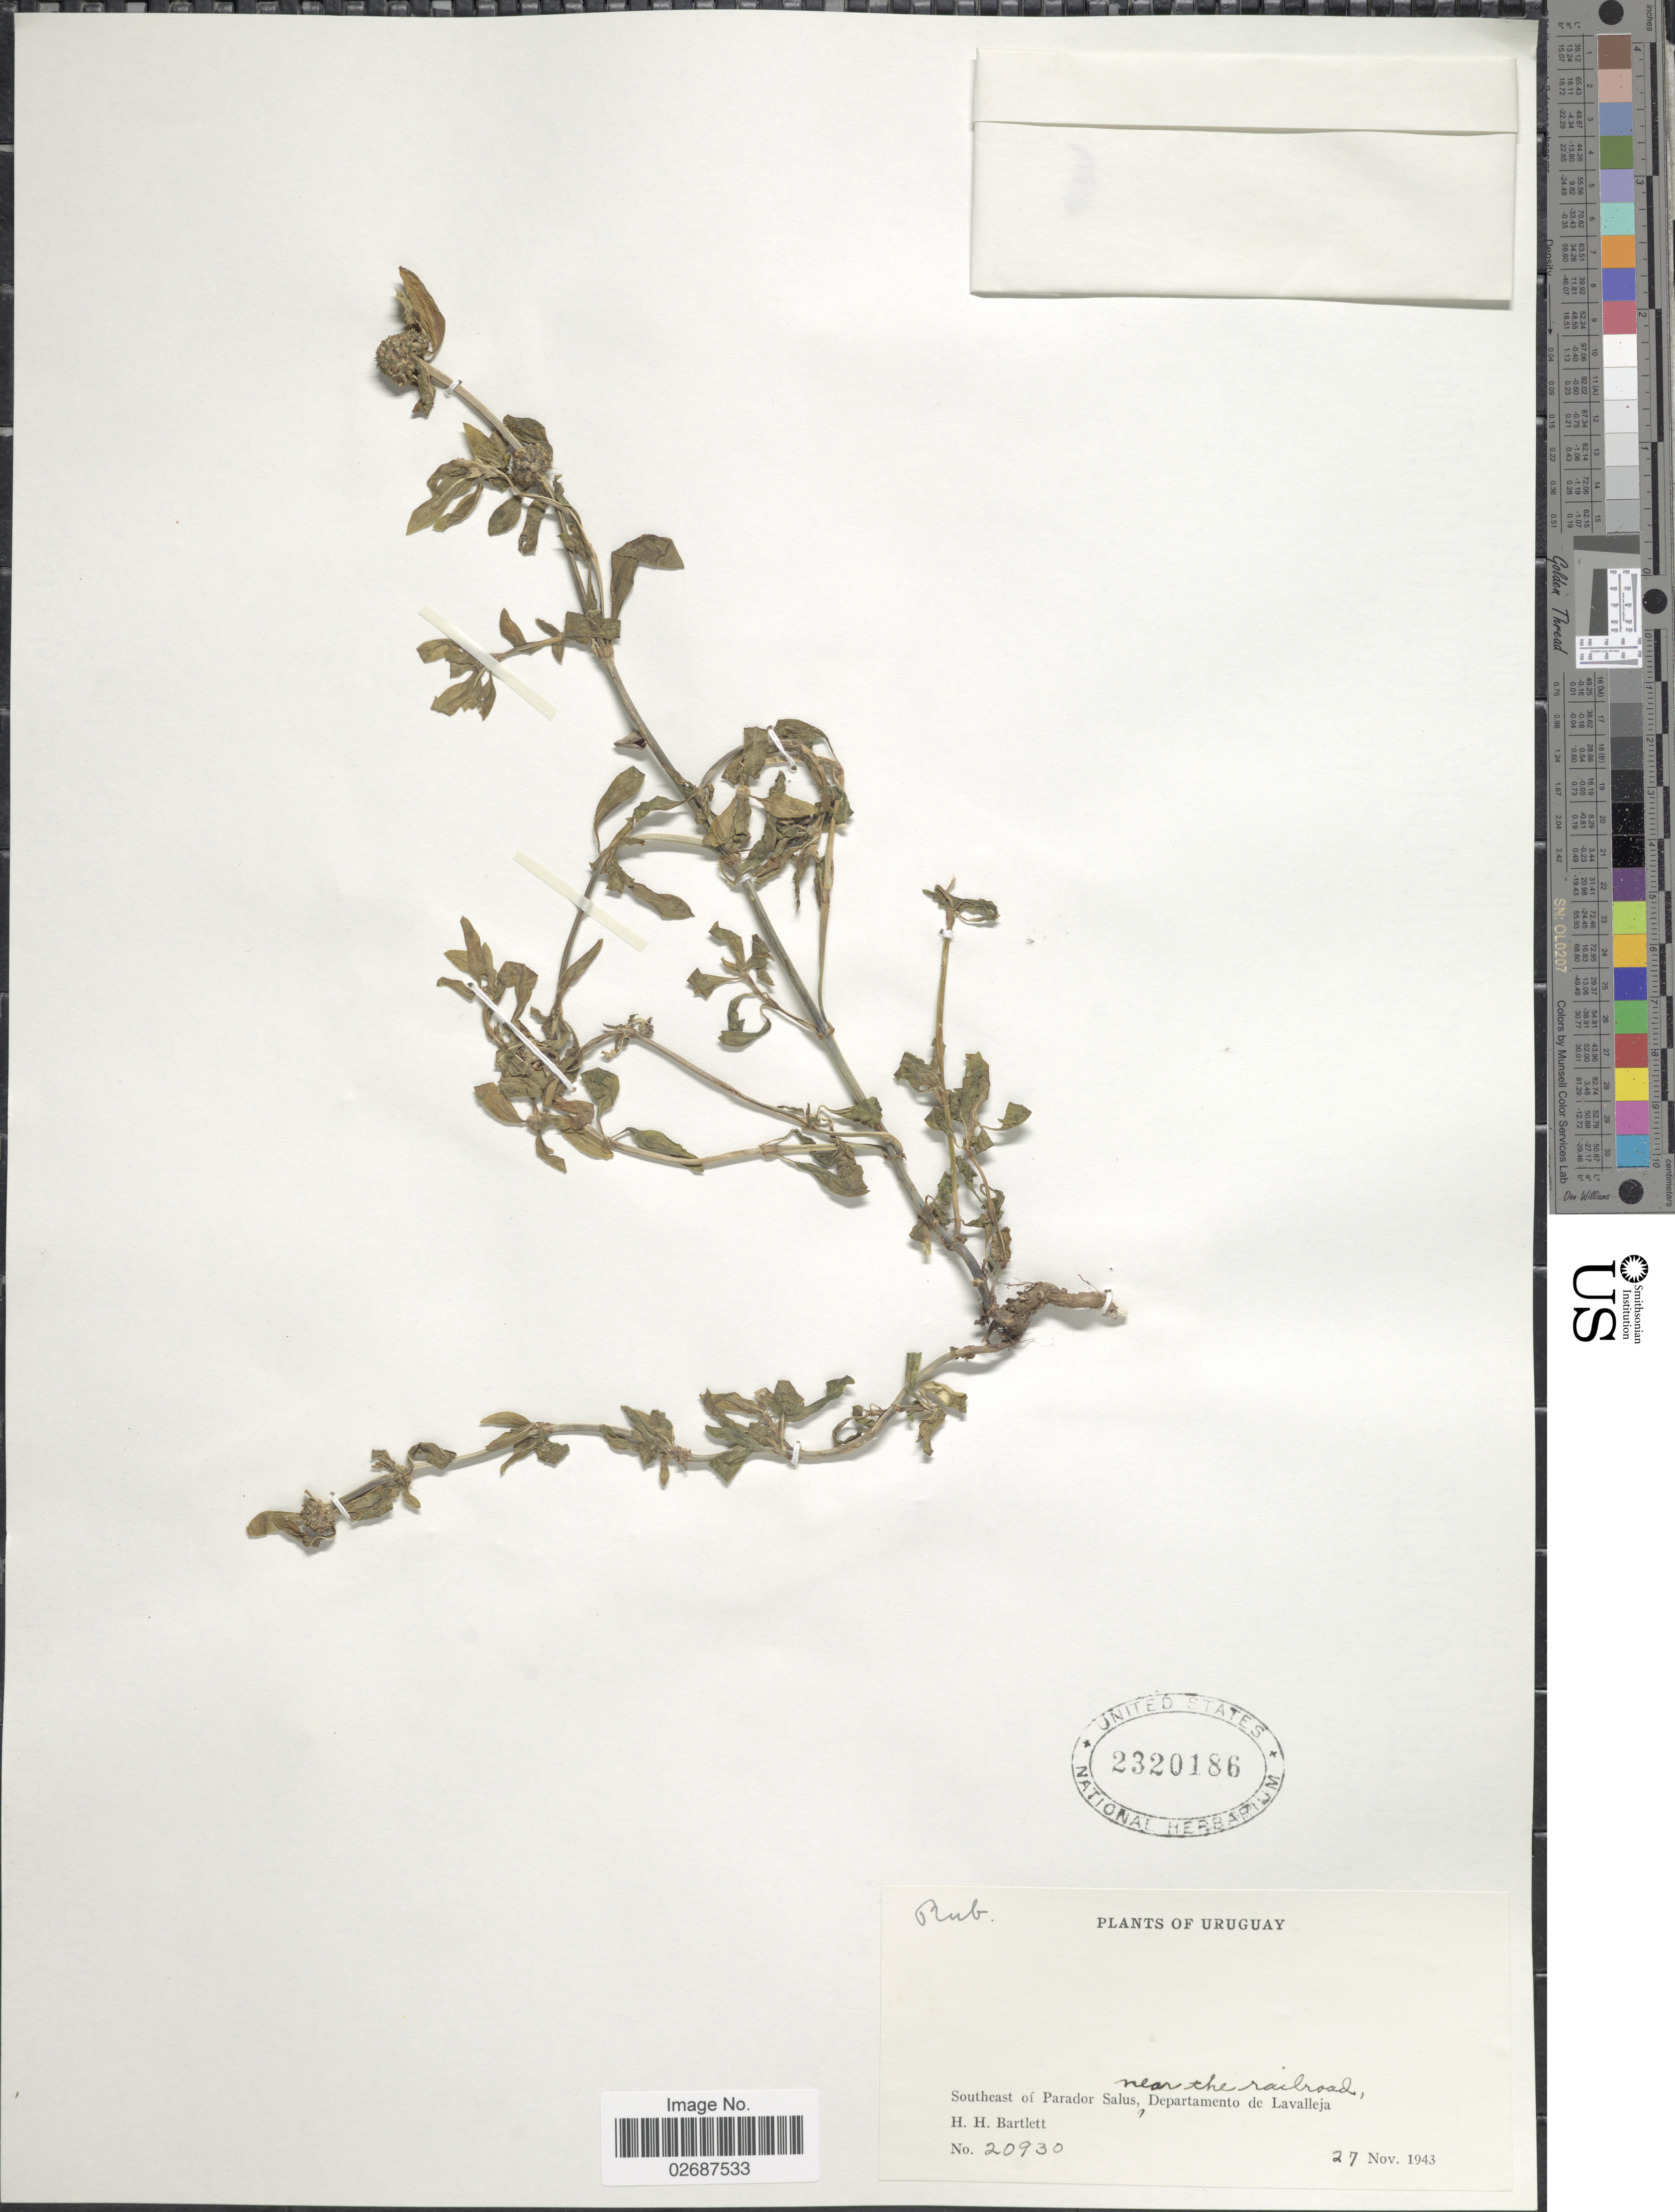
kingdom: Plantae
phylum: Tracheophyta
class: Magnoliopsida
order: Gentianales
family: Rubiaceae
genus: Borreria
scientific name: Borreria sp.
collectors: H. H. Bartlett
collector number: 20930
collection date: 1943-11-27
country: Uruguay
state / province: Lavalleja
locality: Southeast of Parador Salus, near the railroad.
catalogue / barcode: US 2320186